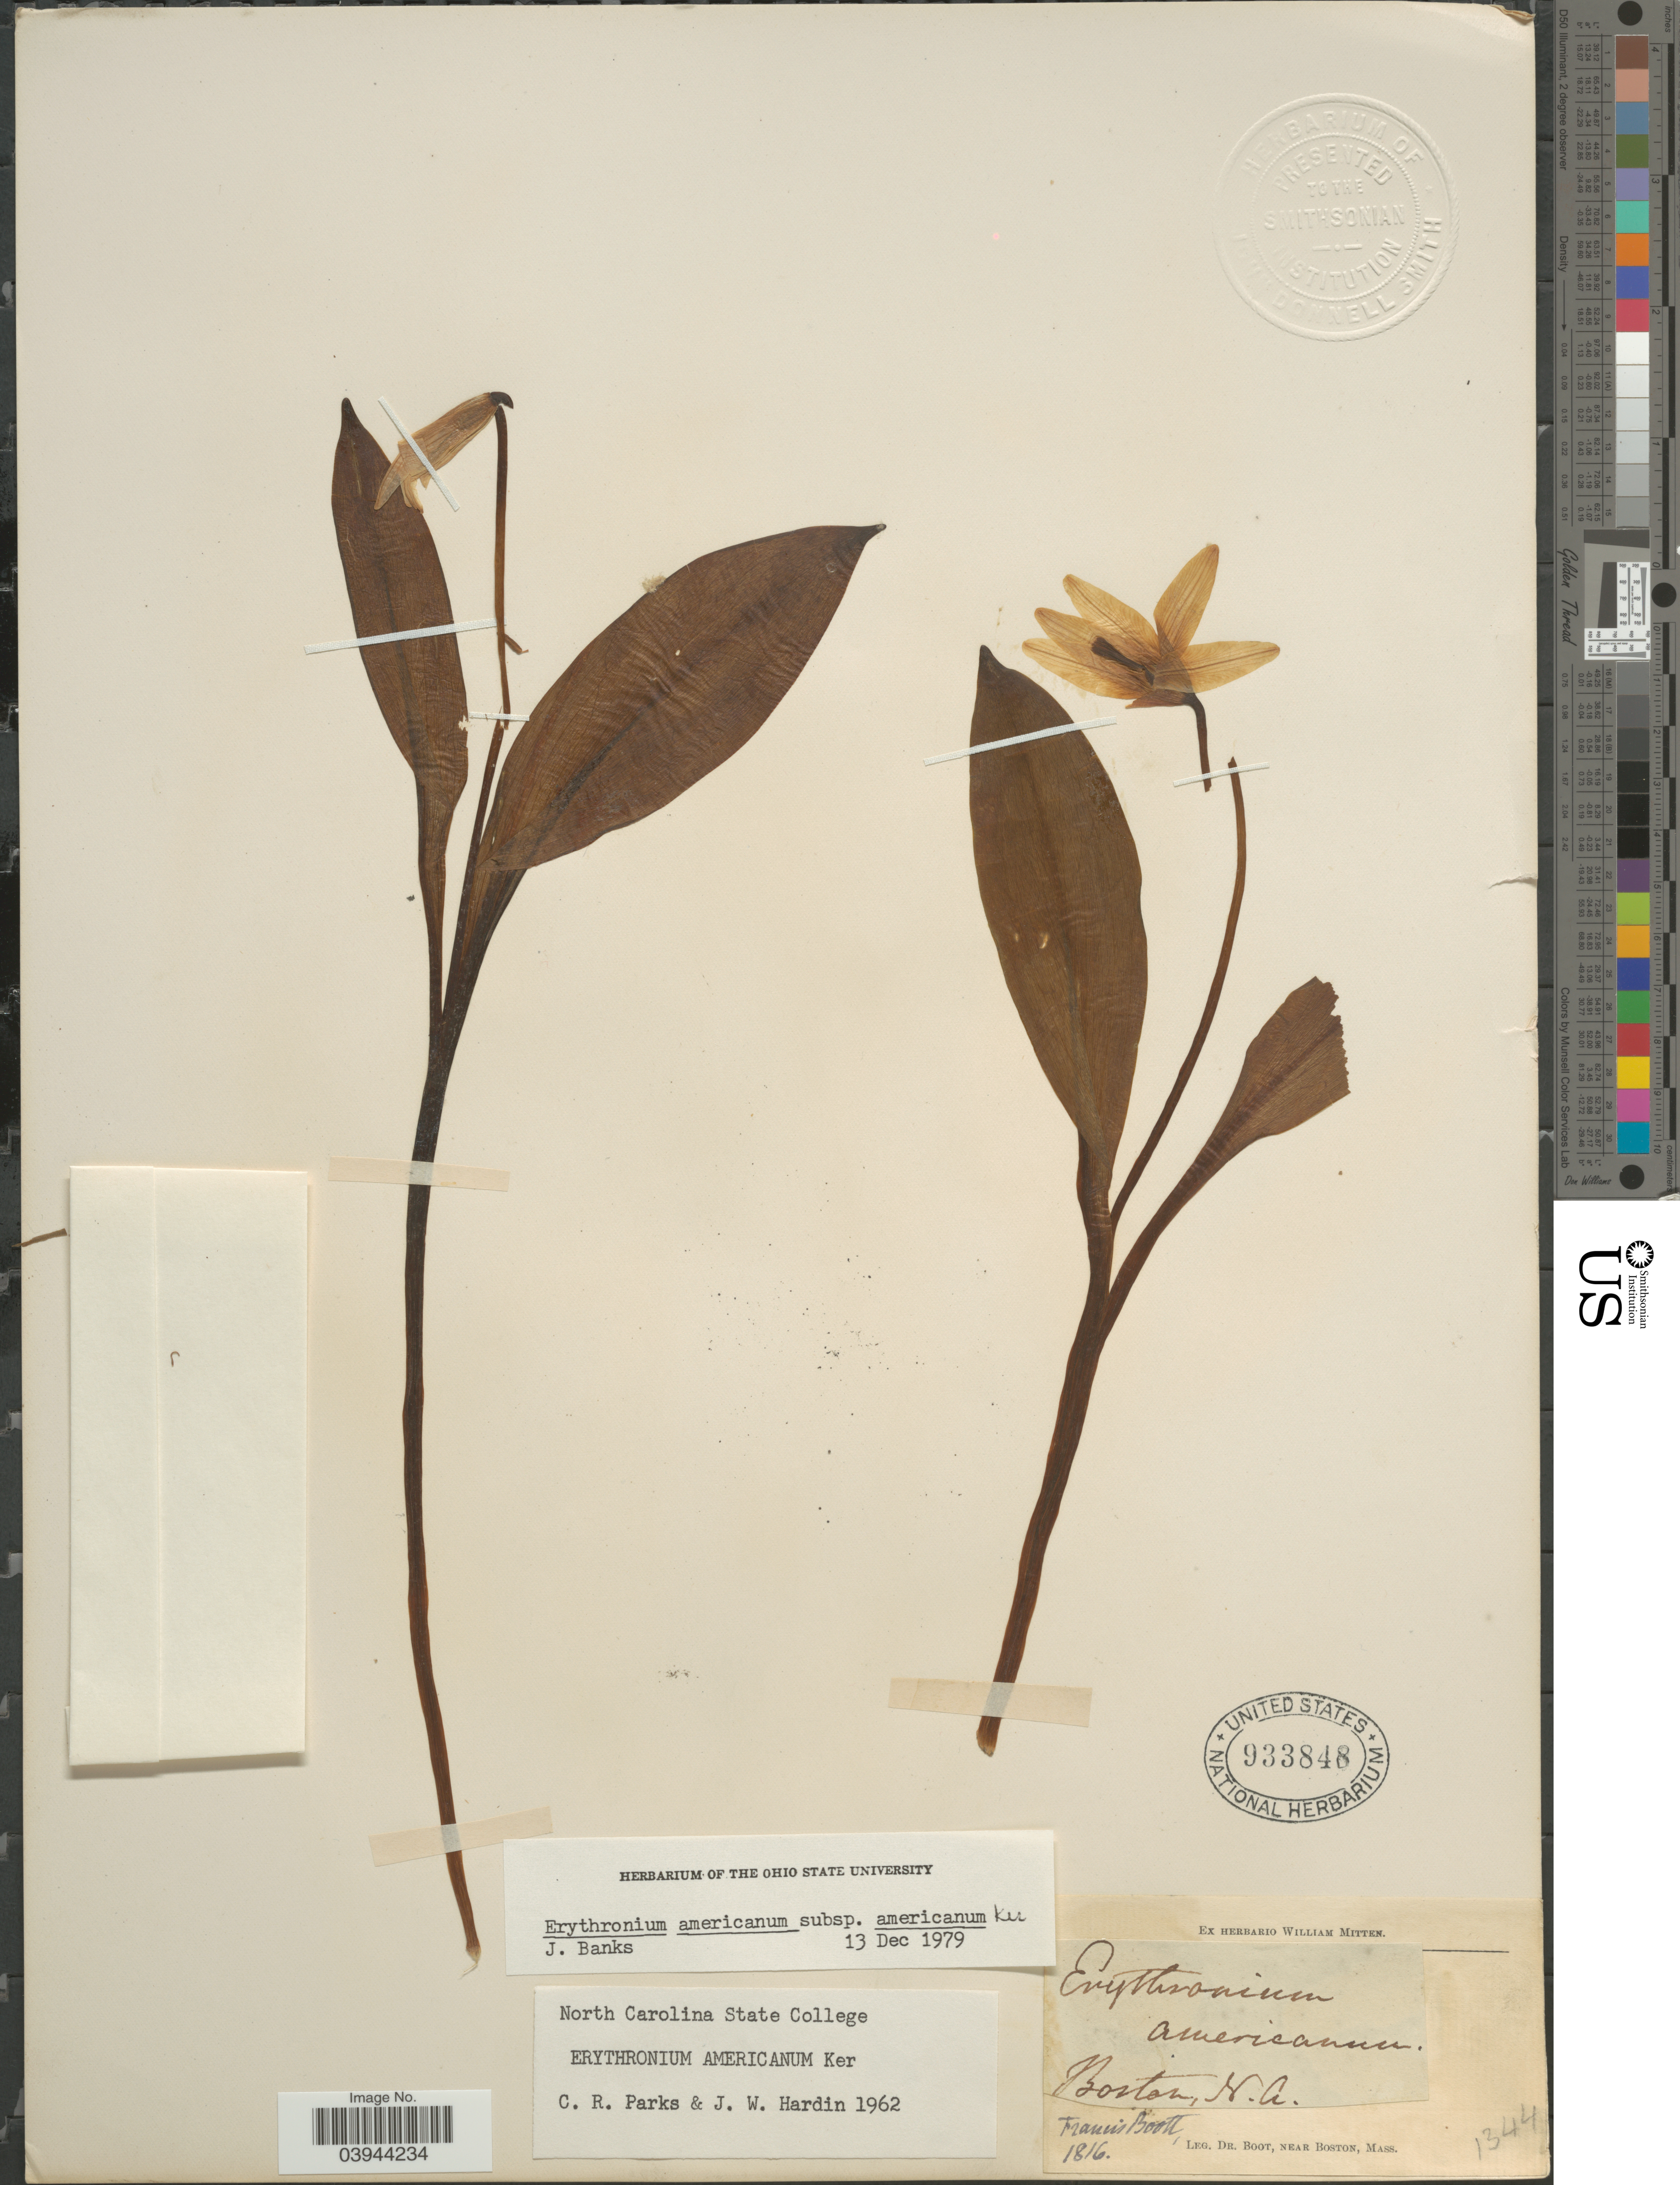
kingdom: Plantae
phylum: Tracheophyta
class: Liliopsida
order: Liliales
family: Liliaceae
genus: Erythronium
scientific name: Erythronium americanum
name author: Ker Gawl.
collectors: F. Boott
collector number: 1344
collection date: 1816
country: United States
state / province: Massachusetts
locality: Boston.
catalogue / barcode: US 933848